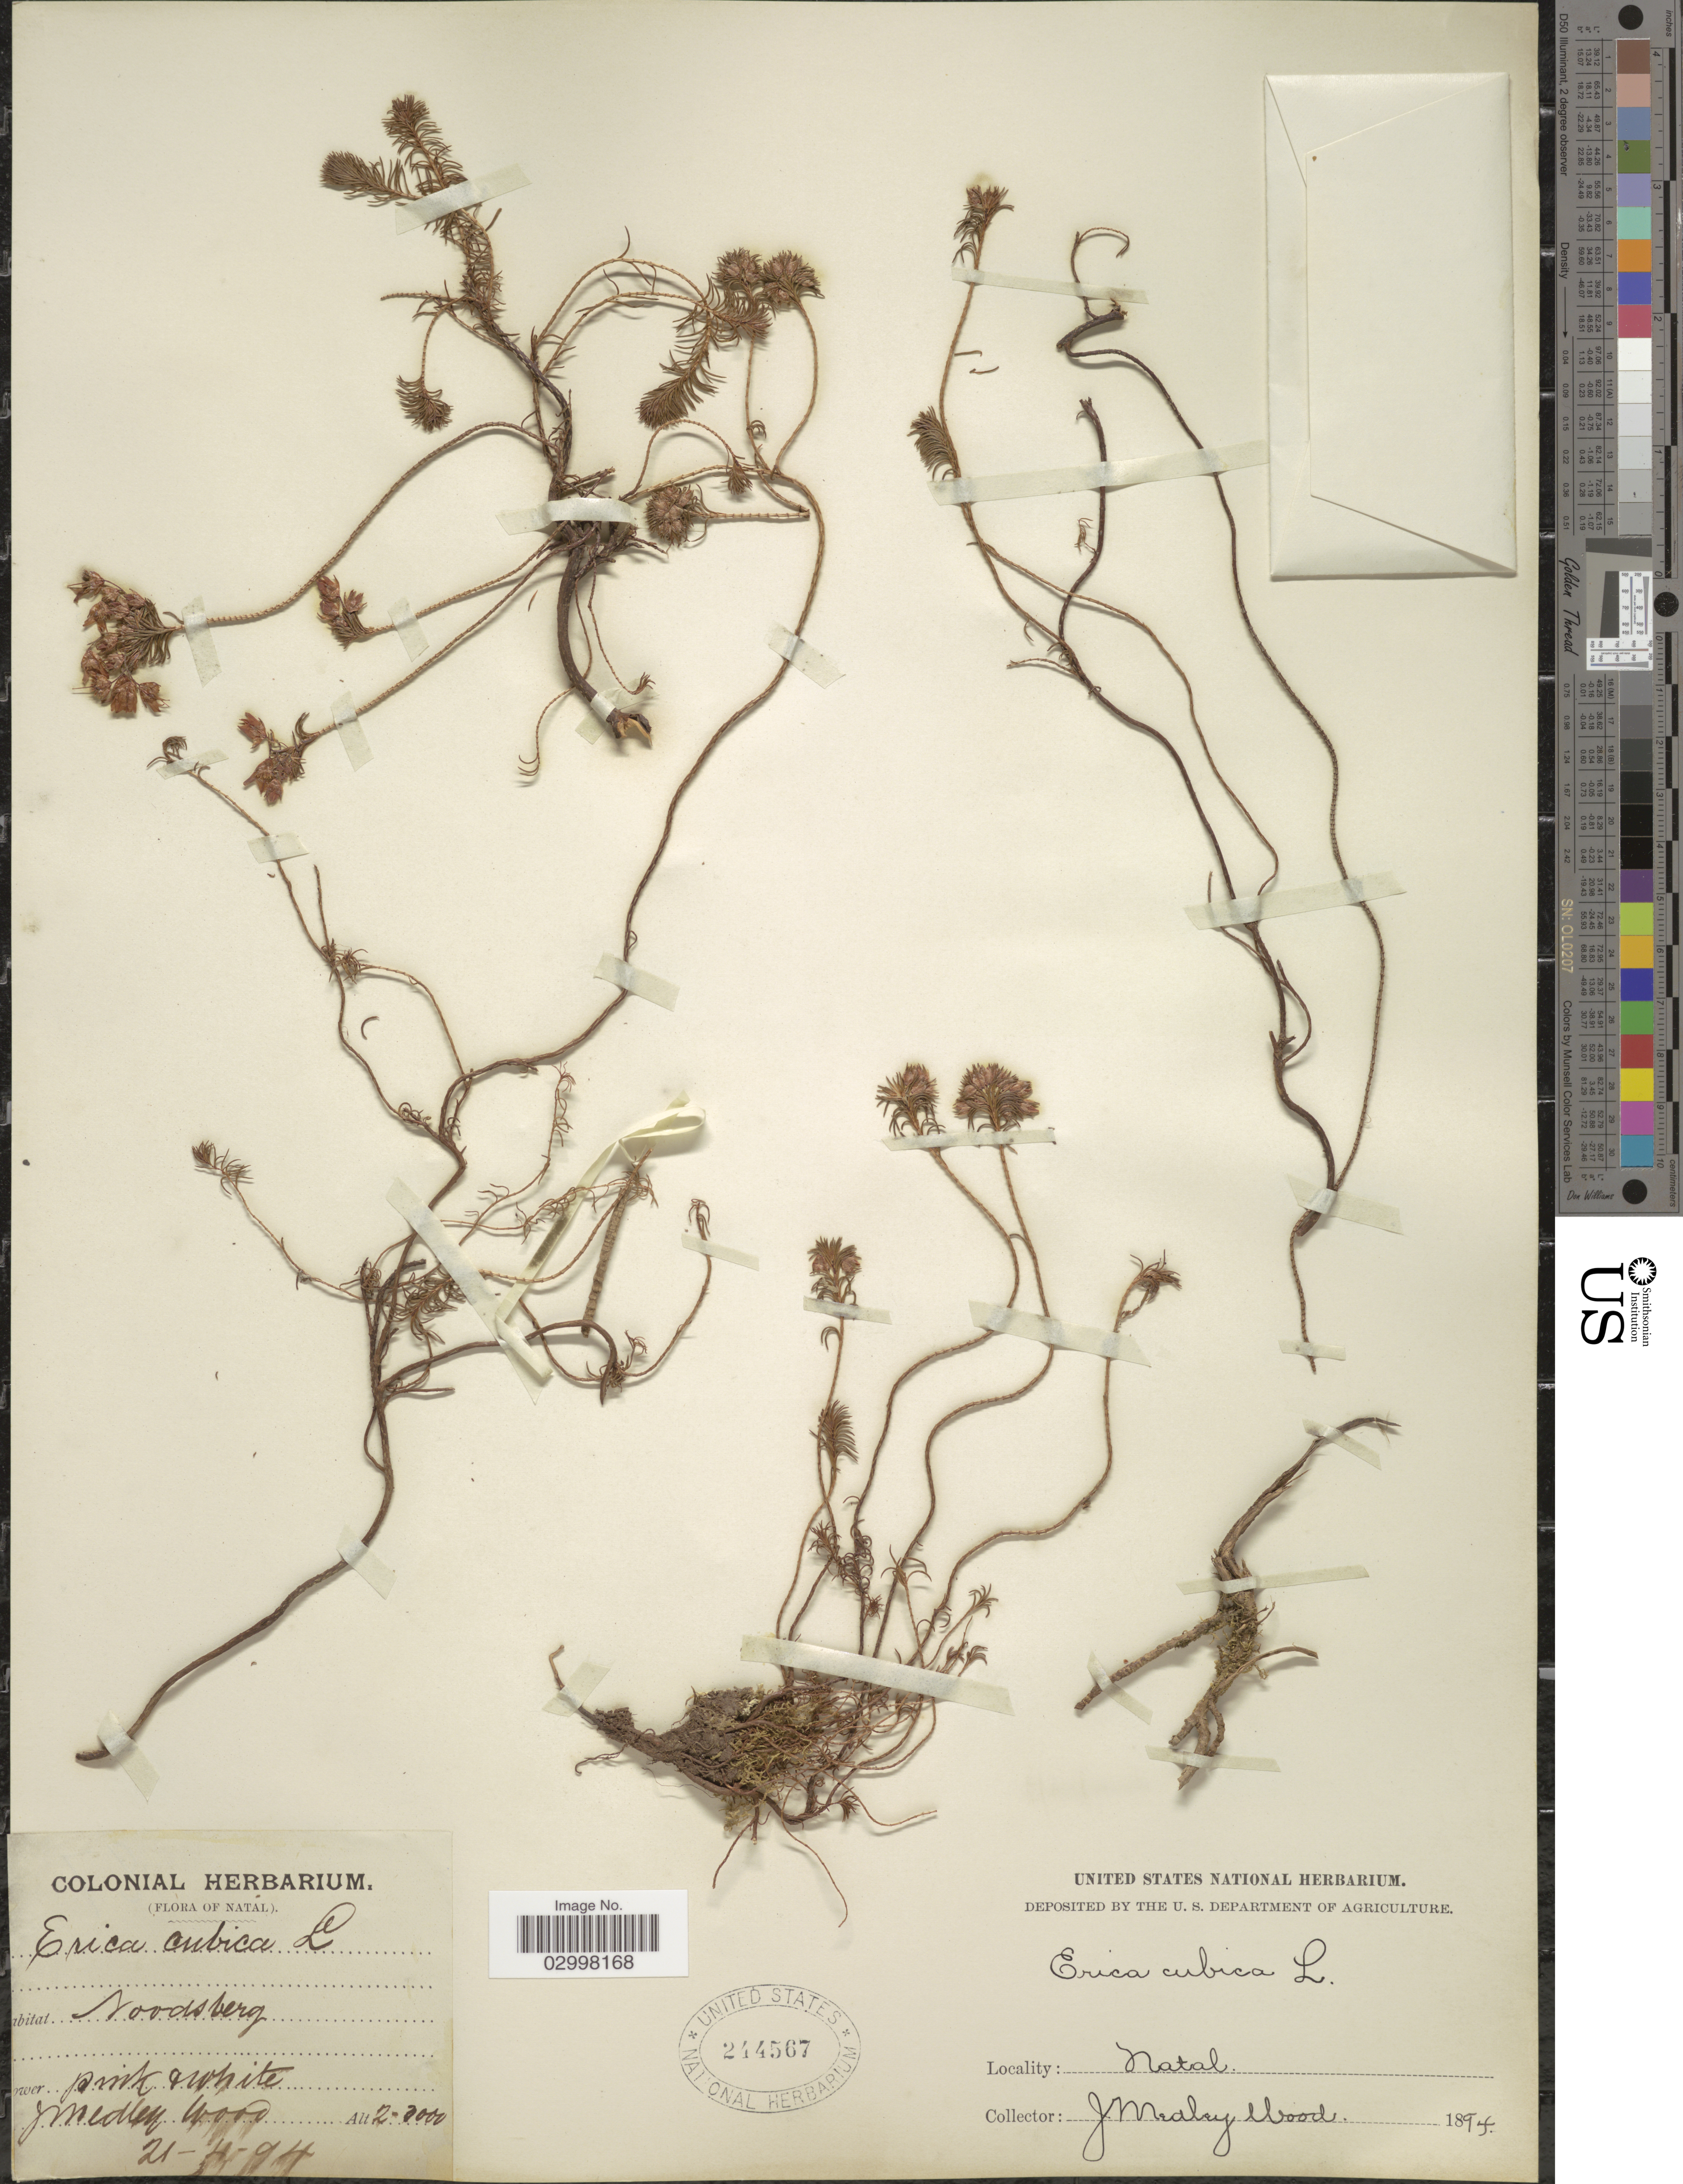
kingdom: Plantae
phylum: Tracheophyta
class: Magnoliopsida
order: Ericales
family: Ericaceae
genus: Erica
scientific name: Erica cubica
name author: L.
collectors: J. Medley Wood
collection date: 1894-04-21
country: South Africa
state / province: KwaZulu-Natal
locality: Natal. Noodsberg.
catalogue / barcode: US 244567